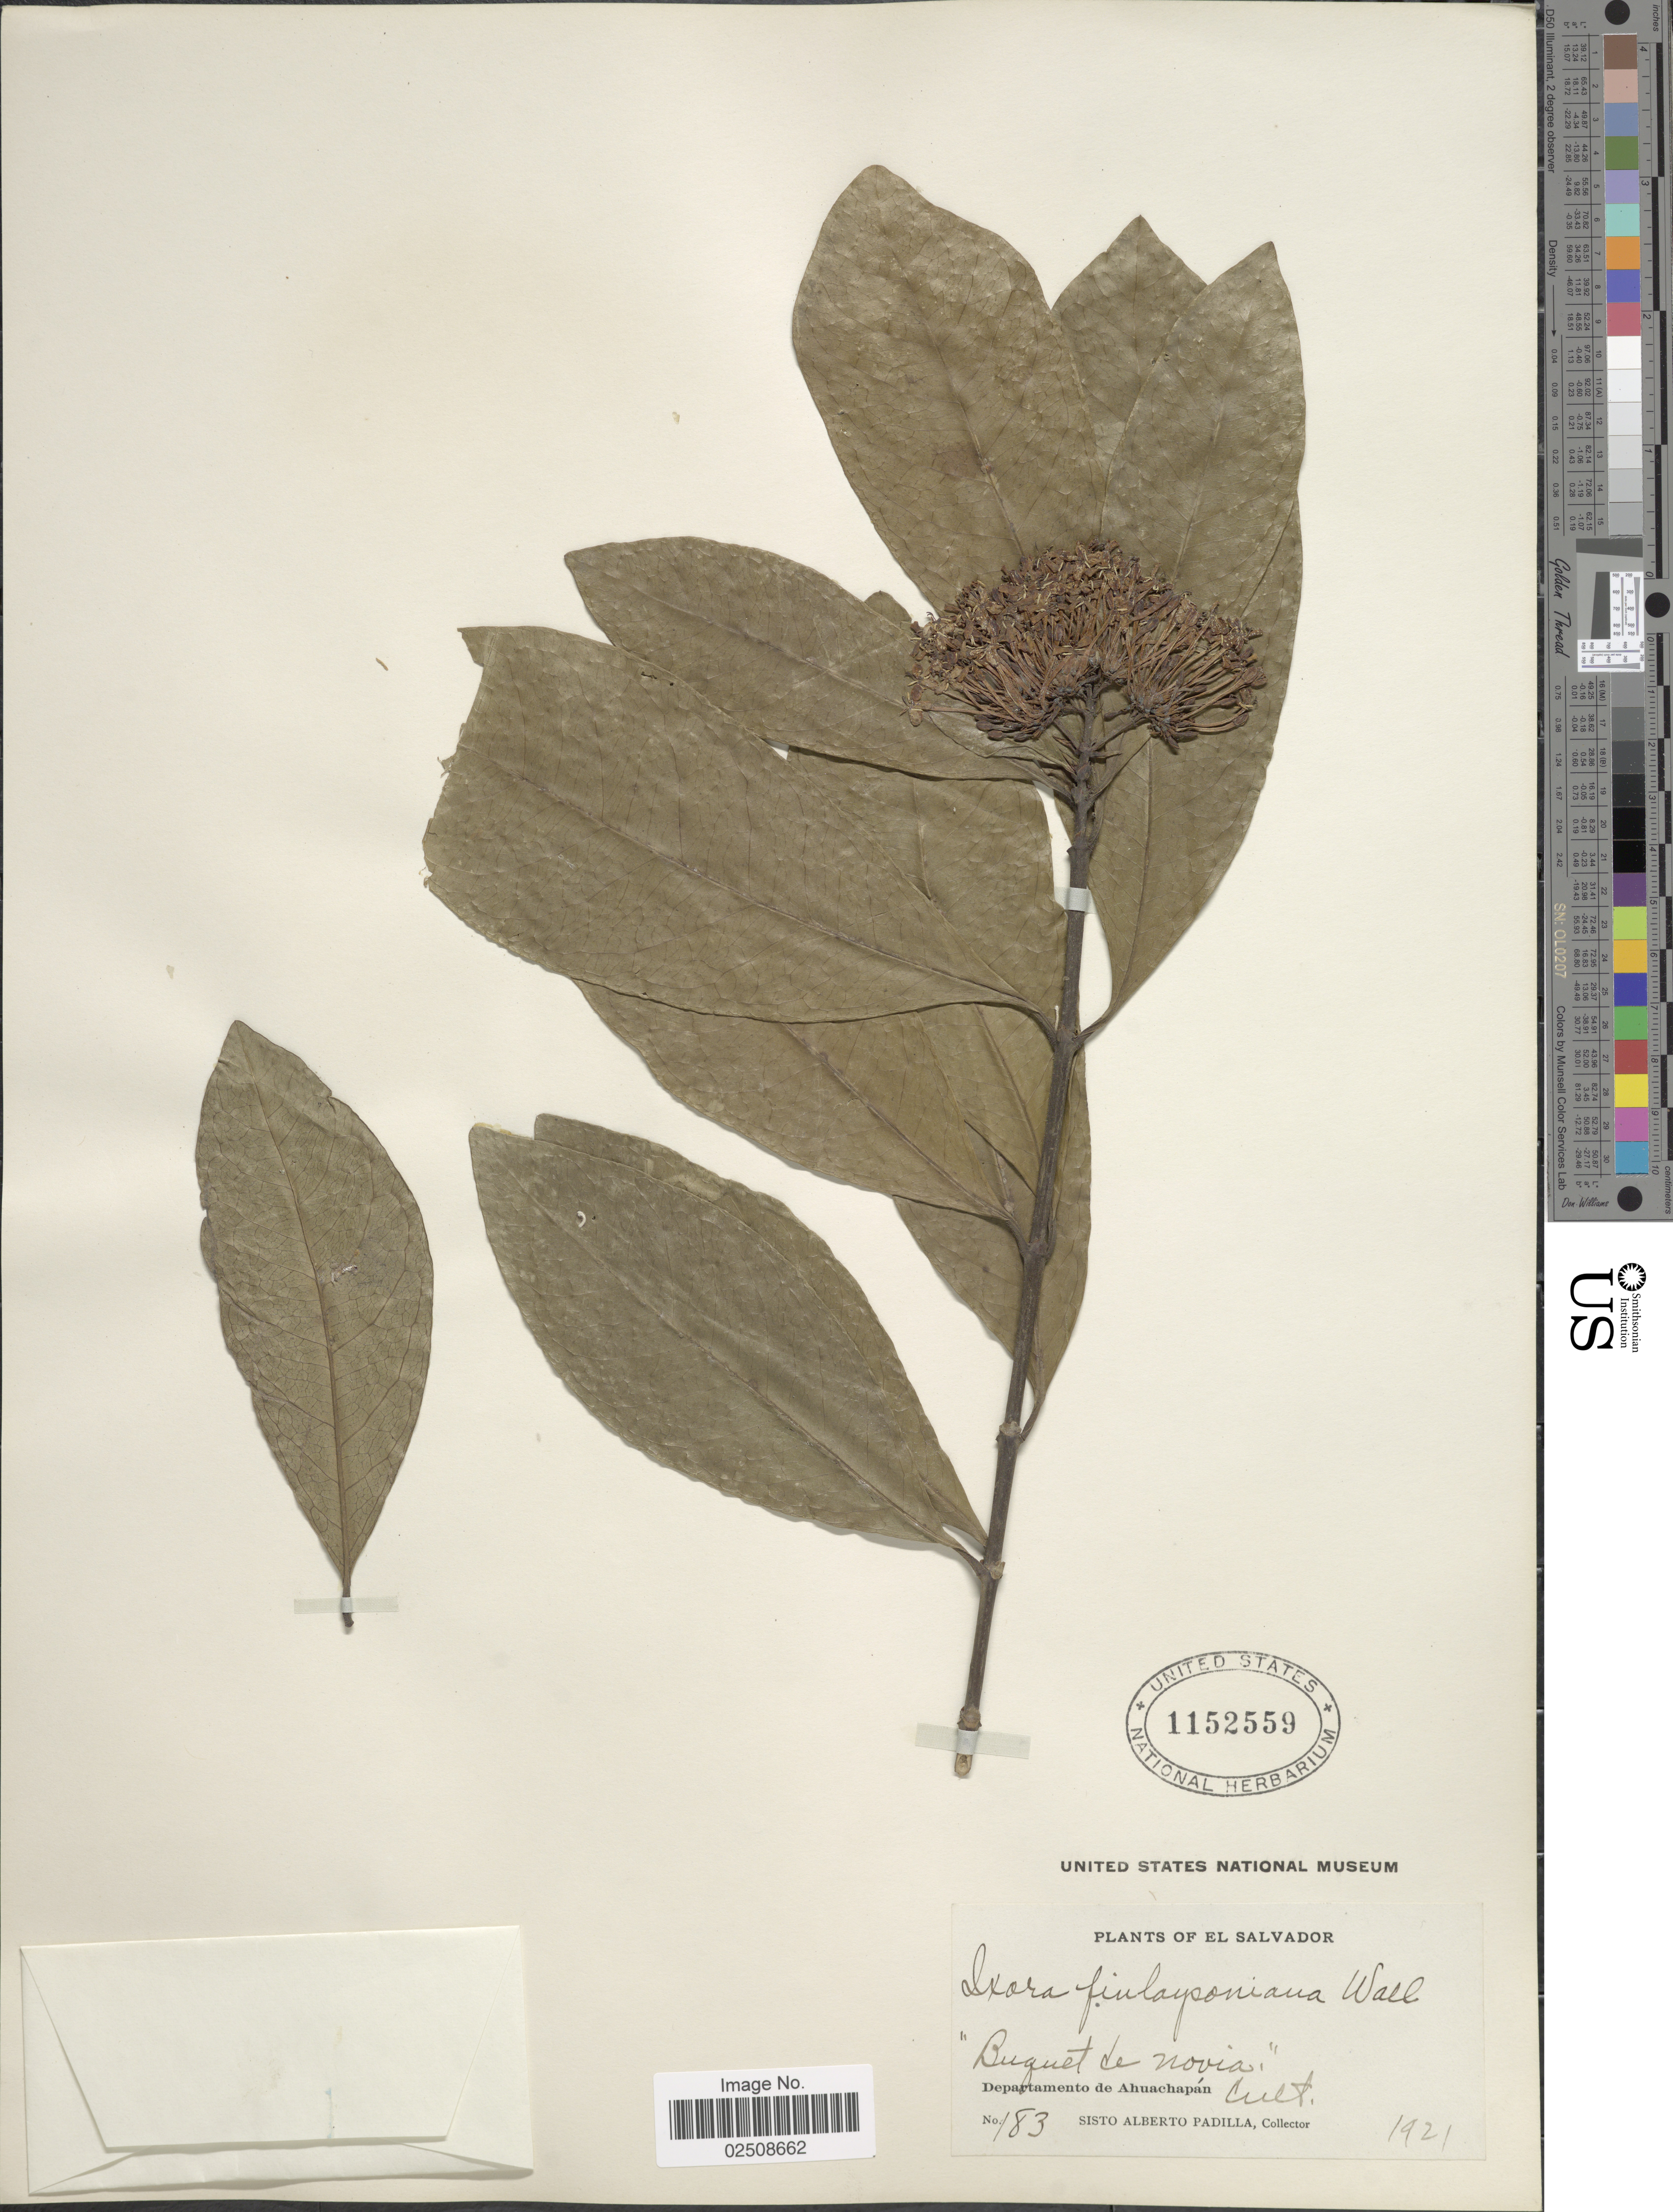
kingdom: Plantae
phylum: Tracheophyta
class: Magnoliopsida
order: Gentianales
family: Rubiaceae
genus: Ixora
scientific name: Ixora finlaysoniana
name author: Wall. ex G. Don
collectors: S. A. Padilla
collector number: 183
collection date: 1921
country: El Salvador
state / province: Ahuachapan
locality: Departamento de Ahuachapan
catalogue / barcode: US 1152559